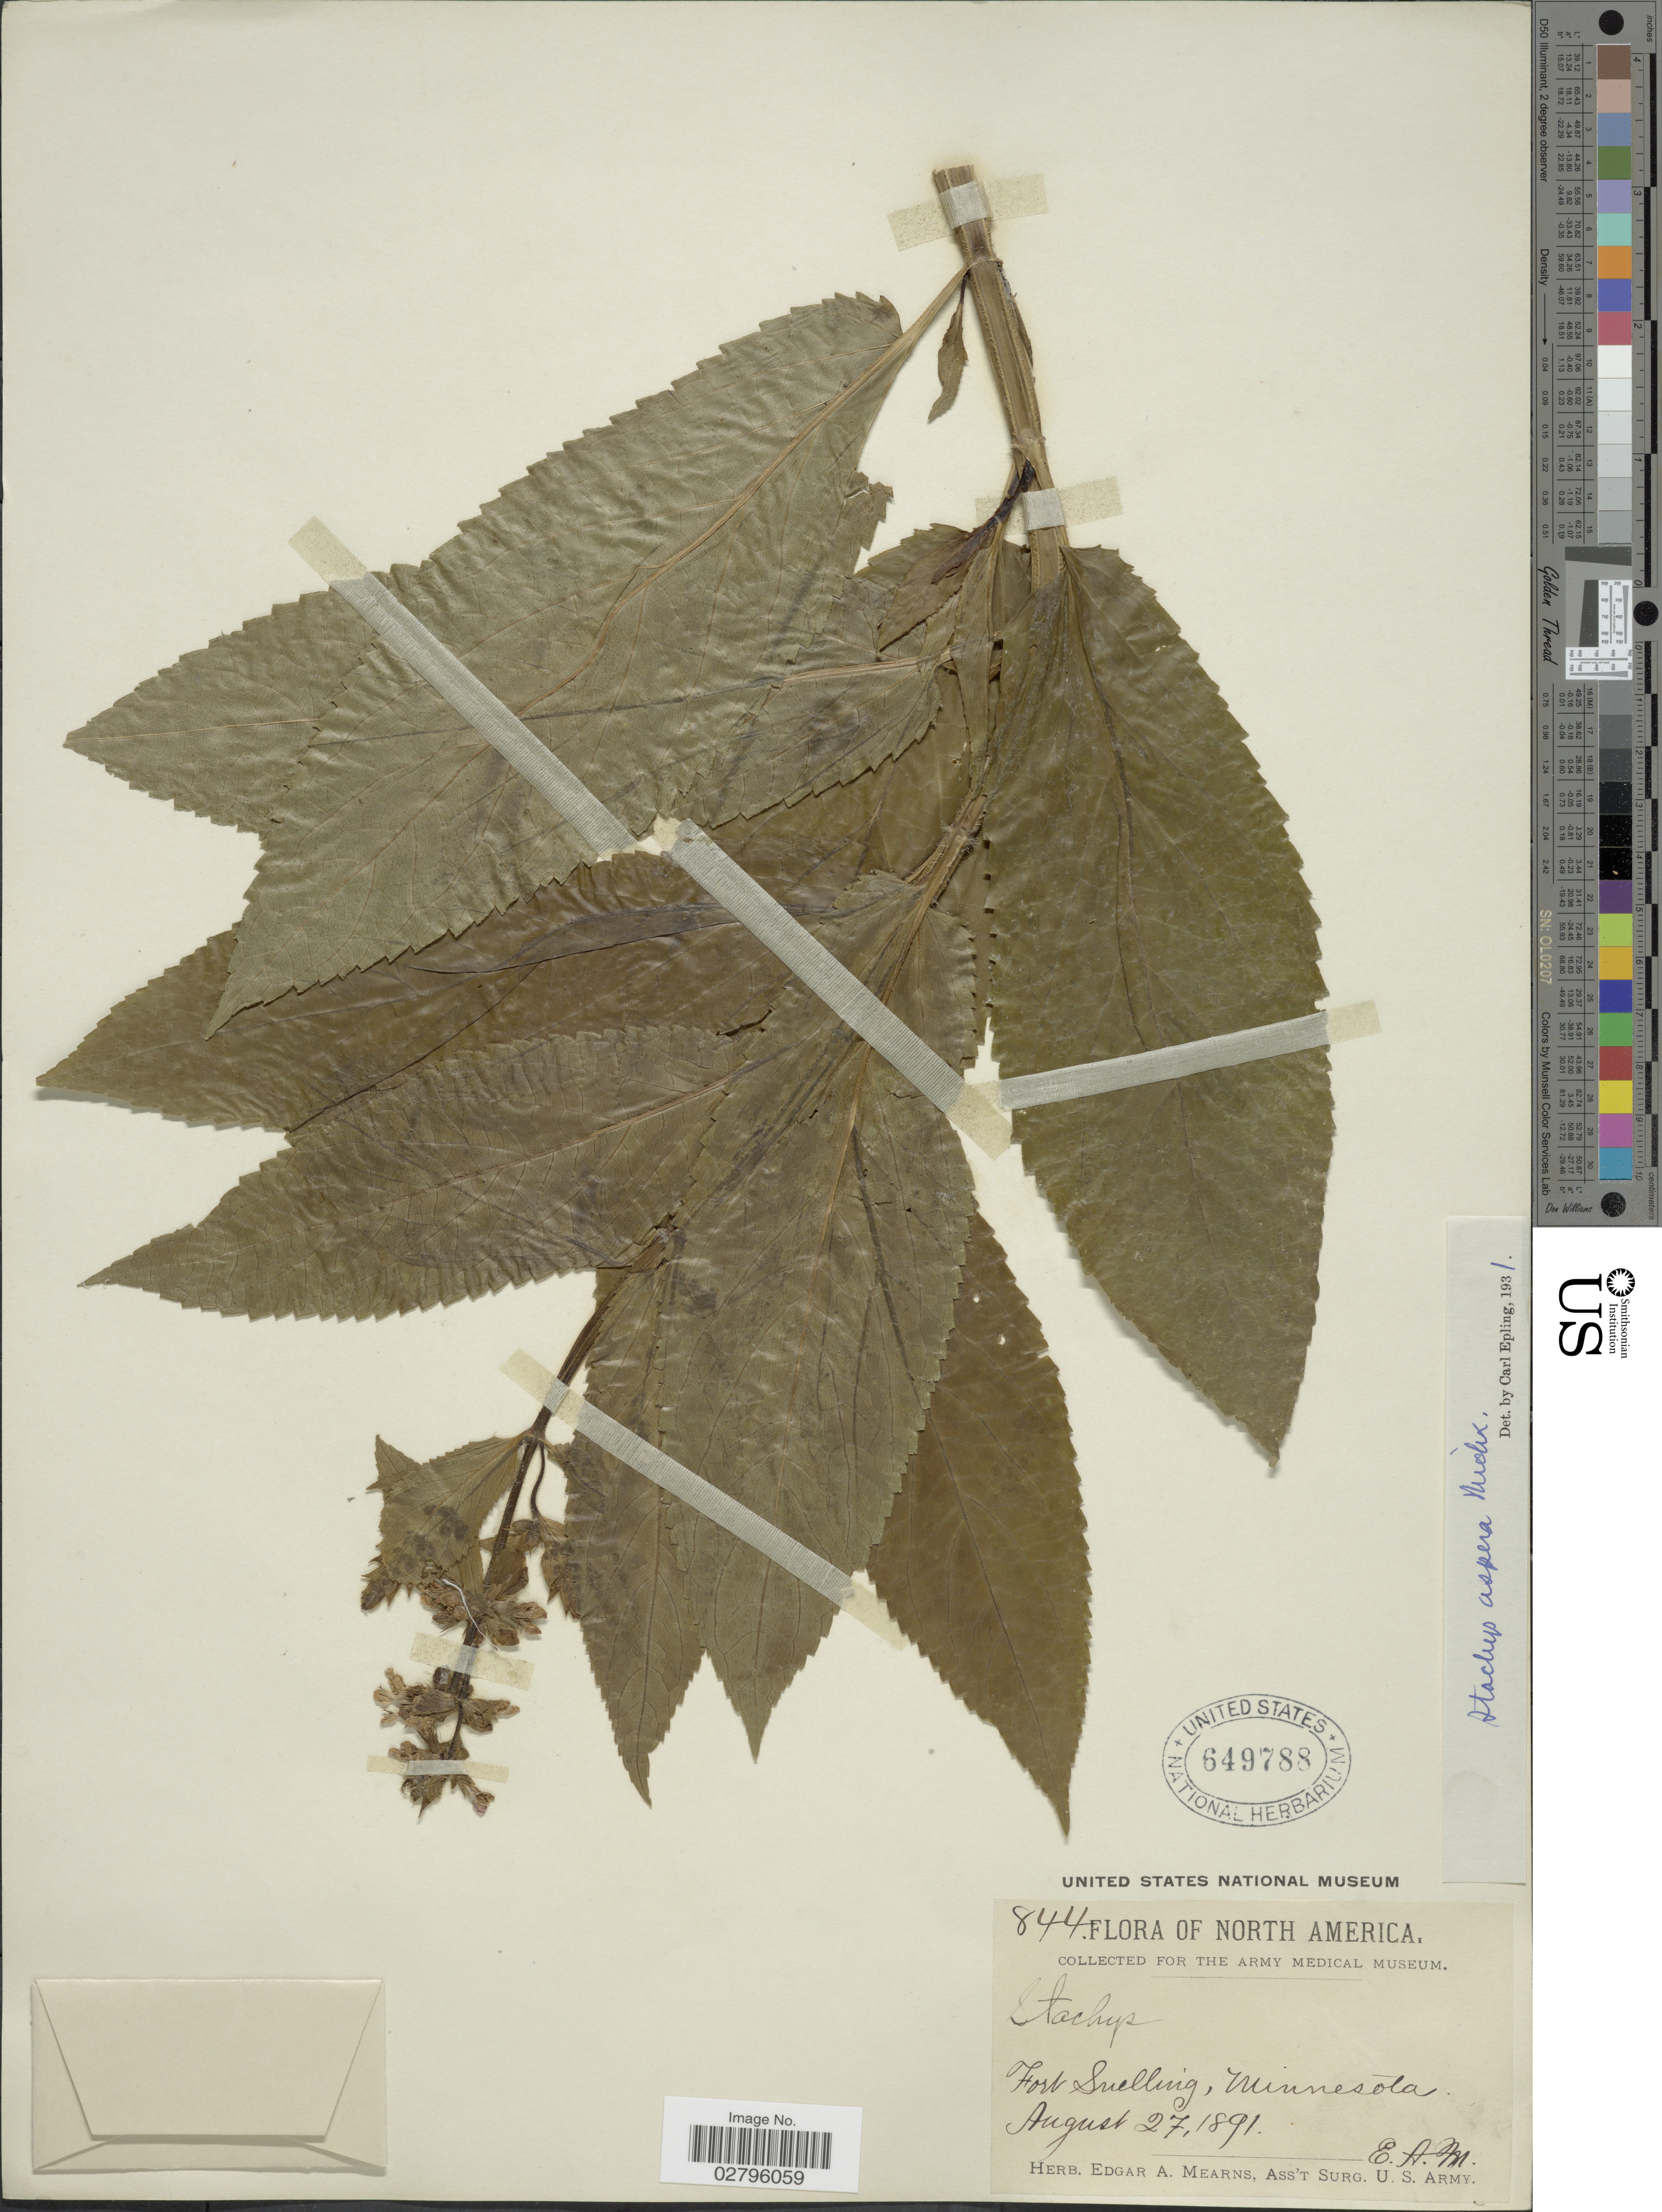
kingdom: Plantae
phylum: Tracheophyta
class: Magnoliopsida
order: Lamiales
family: Lamiaceae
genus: Stachys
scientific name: Stachys aspera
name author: Michx.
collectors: E. A. Mearns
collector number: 844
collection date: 1891-08-27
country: United States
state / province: Minnesota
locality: Fort Snelling.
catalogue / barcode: US 649788